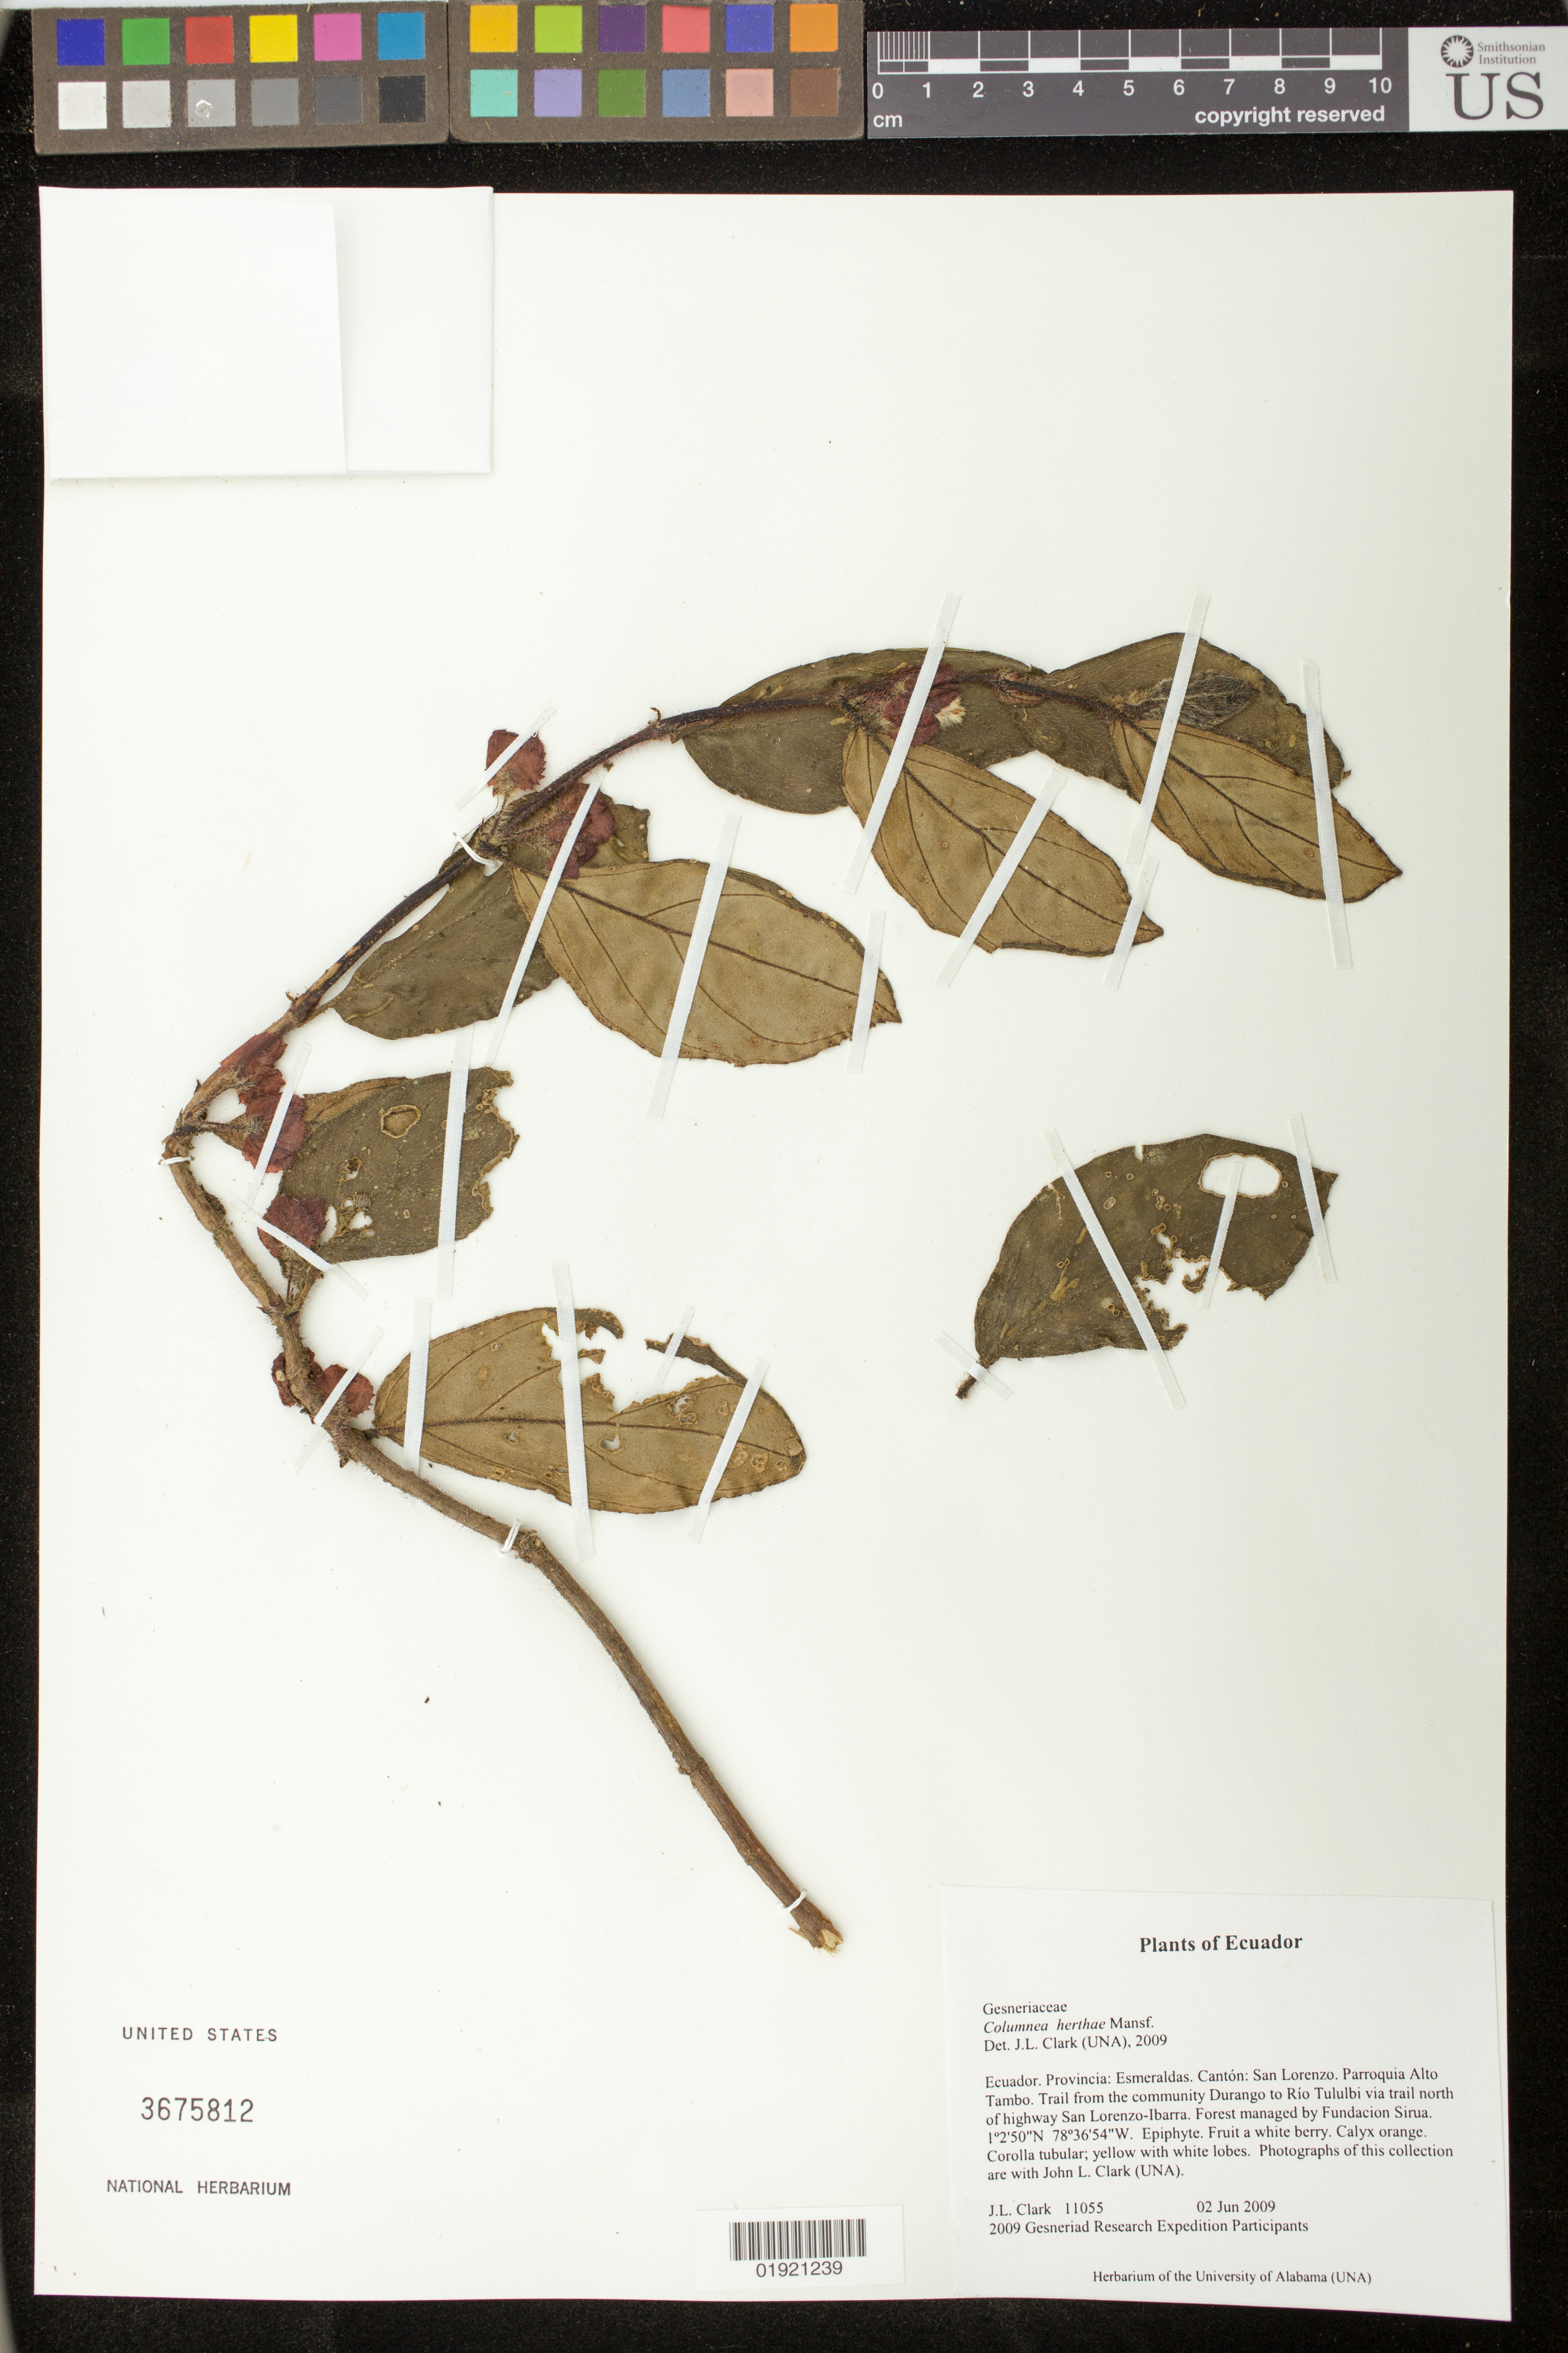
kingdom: Plantae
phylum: Tracheophyta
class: Magnoliopsida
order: Lamiales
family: Gesneriaceae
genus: Columnea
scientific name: Columnea herthae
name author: Mansf.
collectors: J. L. Clark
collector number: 11055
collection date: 2009-06-02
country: Ecuador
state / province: Esmeraldas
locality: Canton: San Lorenzo. Parroquia Alto Tambo. Trail from the community Durango to Rio Tululbi via trail north of highway San Lorenzo-Ibarra. Forest managed by Fundacion Sirua.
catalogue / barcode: US 3675812